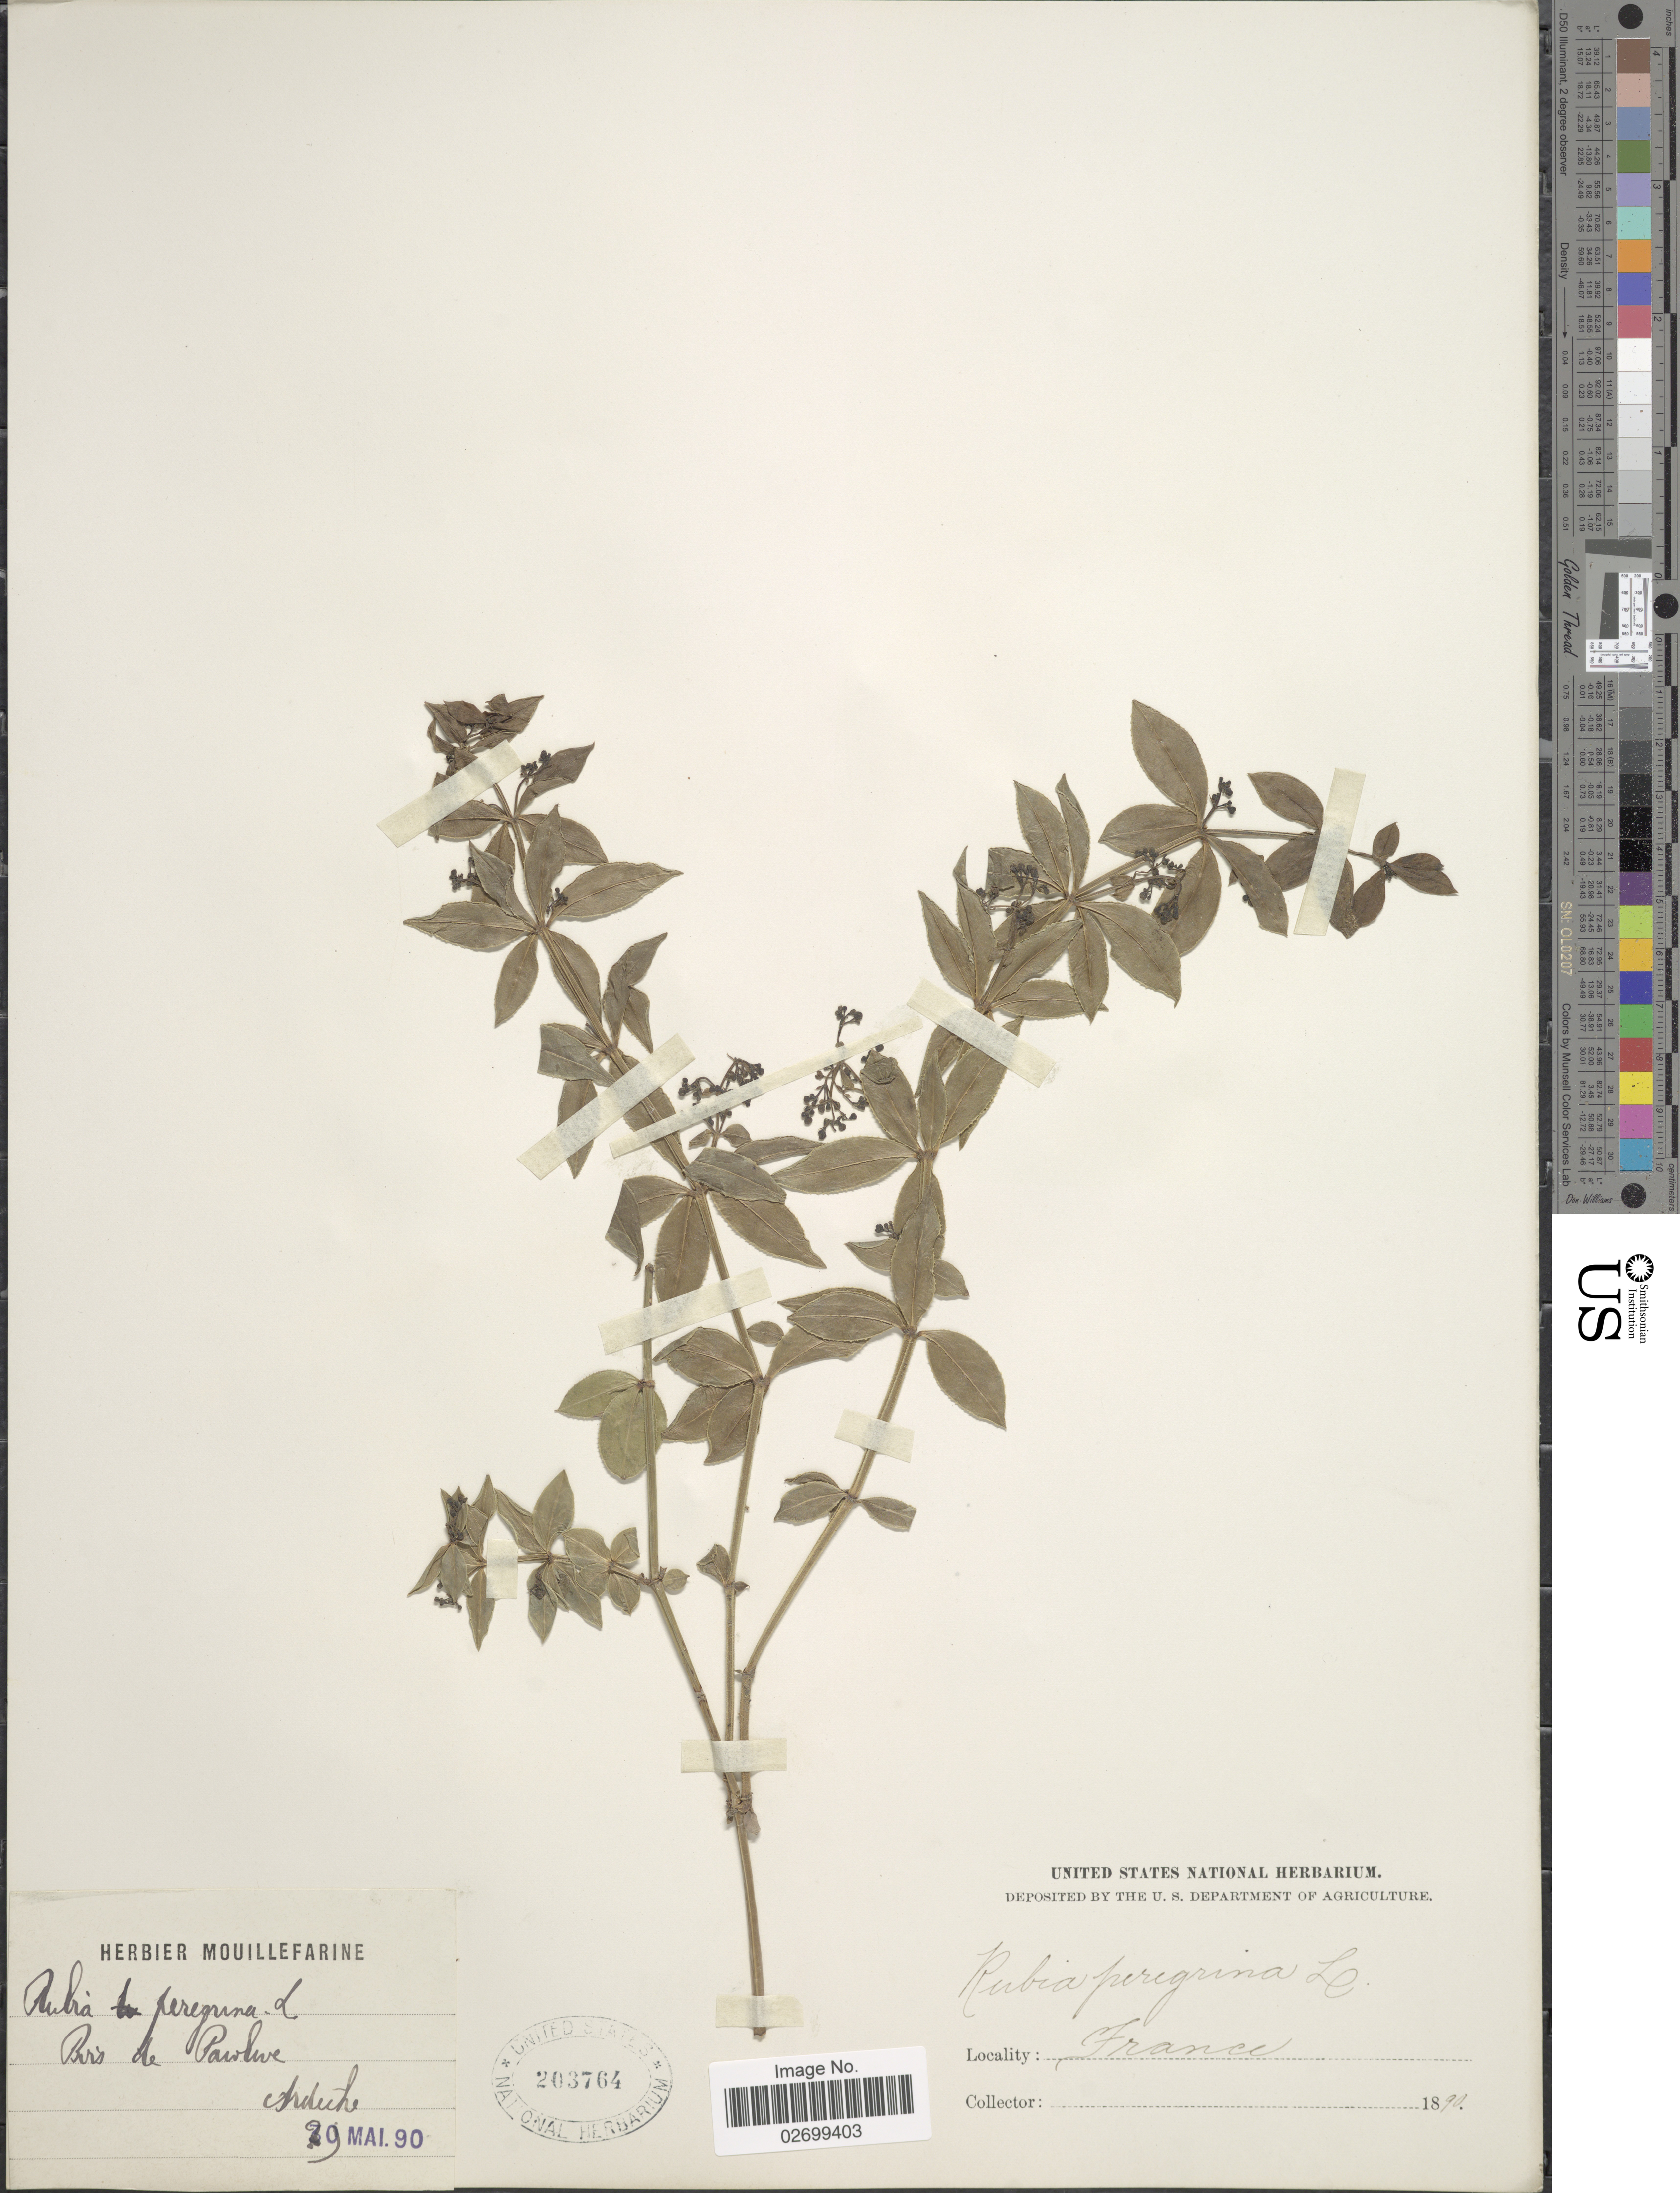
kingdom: Plantae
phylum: Tracheophyta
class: Magnoliopsida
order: Gentianales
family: Rubiaceae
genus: Rubia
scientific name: Rubia peregrina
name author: L.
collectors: A. Mouillefarine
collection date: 1890-05-29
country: France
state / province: Auvergne-Rhône-Alpes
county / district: Ardèche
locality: Bois de Paiolive, Ardèche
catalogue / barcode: US 203764